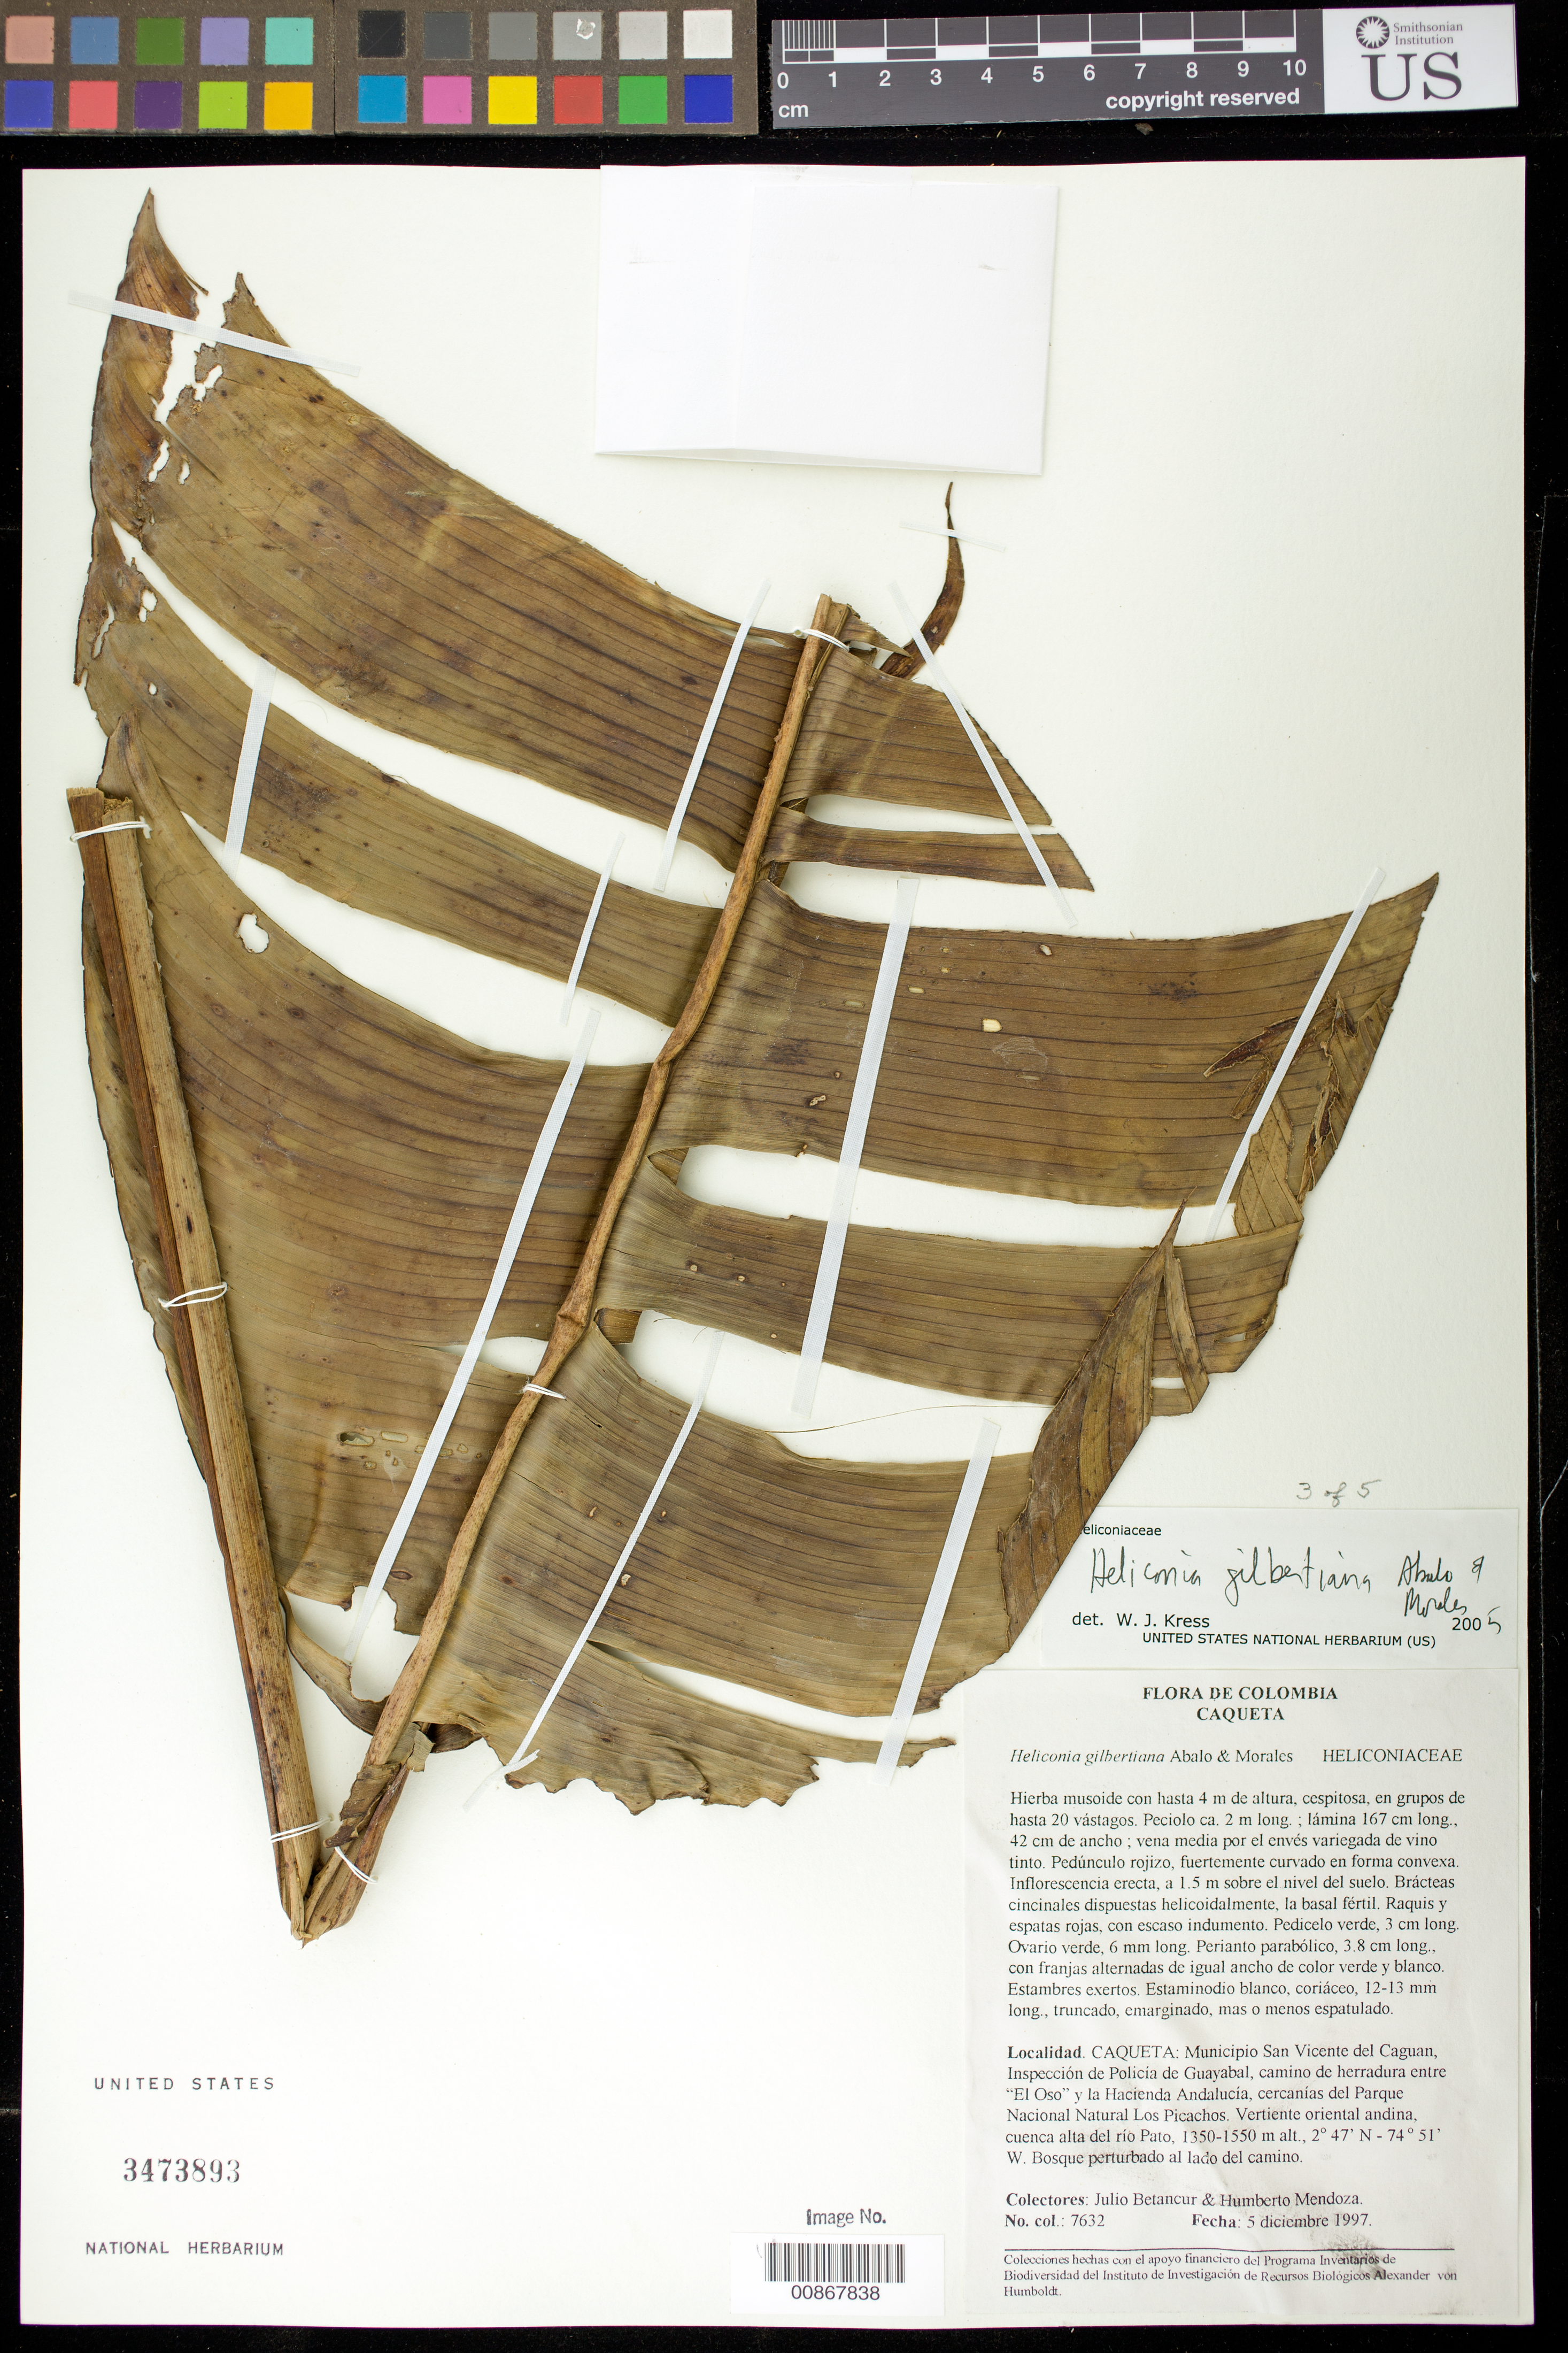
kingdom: Plantae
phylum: Tracheophyta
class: Liliopsida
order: Zingiberales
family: Heliconiaceae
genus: Heliconia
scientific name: Heliconia gilbertiana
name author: Abalo & G. Morales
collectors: J. C. Betancur & H. Mendoza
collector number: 7632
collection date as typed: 05 Dec 1997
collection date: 1997-12-05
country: Colombia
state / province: Caquetá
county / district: San Vicente del Caguan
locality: Inspeccion de Policia de Guayabal, camino de herradura entre "El Oso" y la Hacienda Andalusia, cercanias del Pargue Nacional Natural Los Picachos. Vertiento oriental andina,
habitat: Bosque perturbado lado del camino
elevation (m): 1350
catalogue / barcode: US 3473893